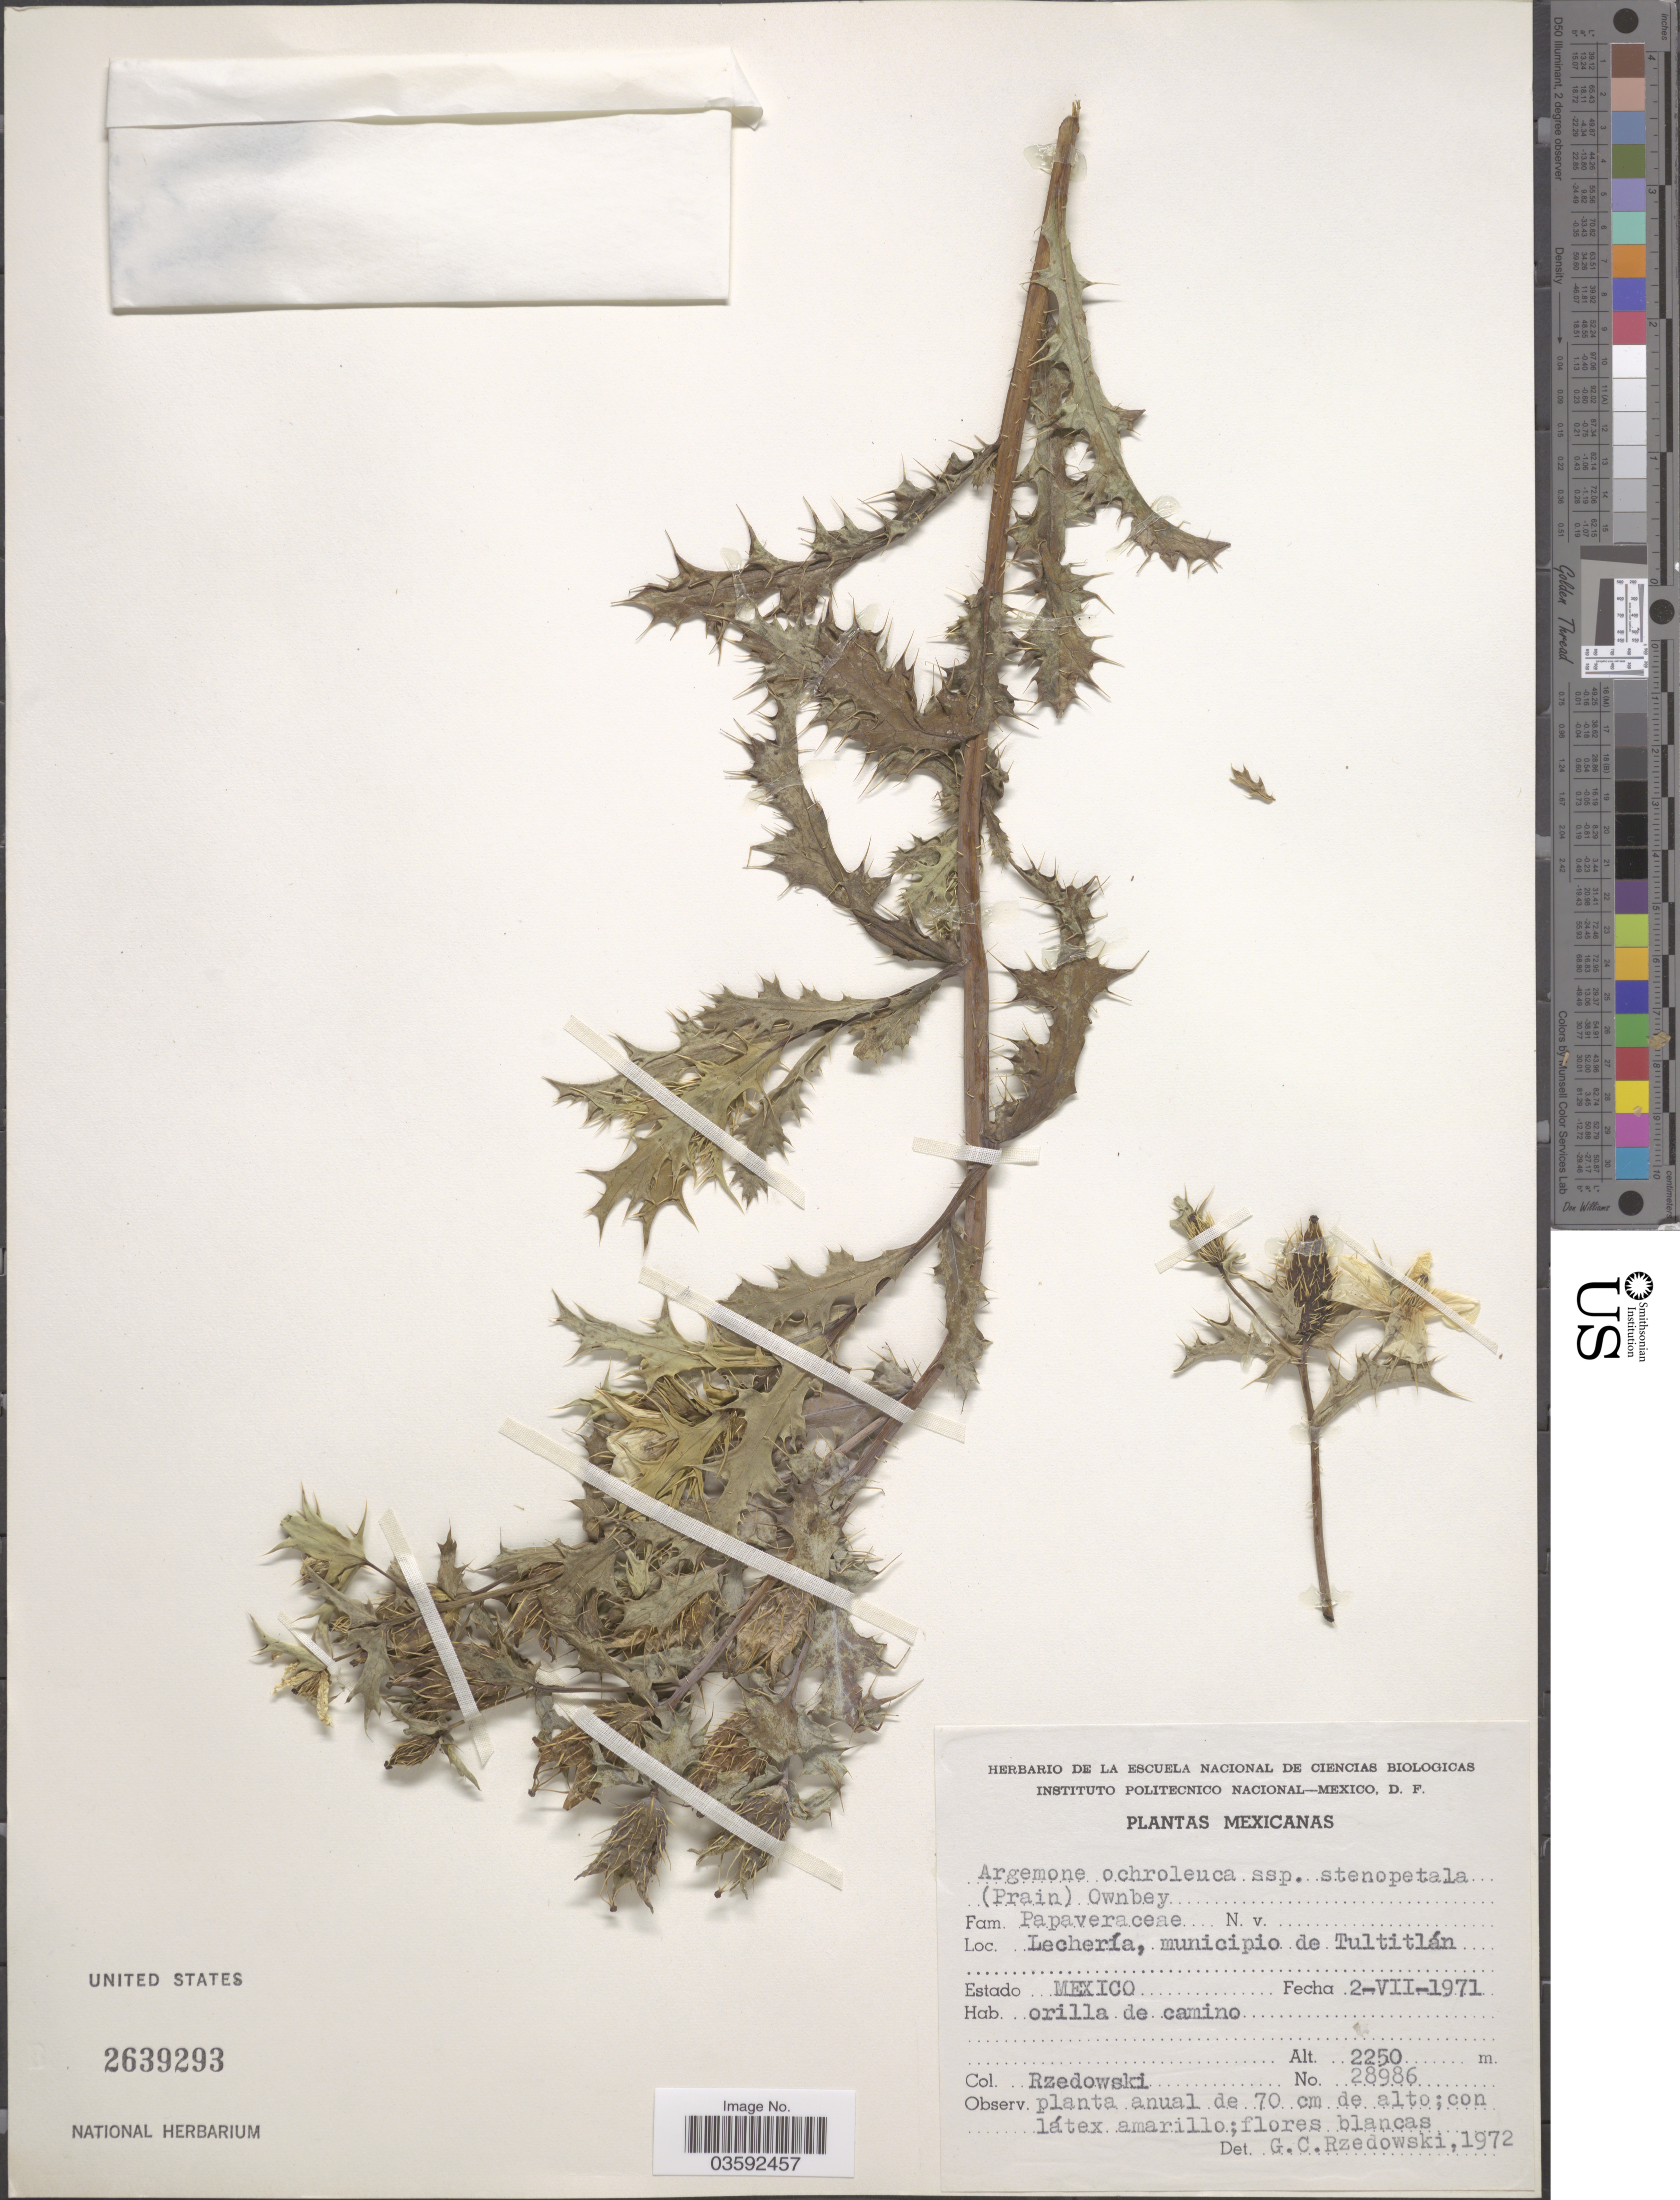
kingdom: Plantae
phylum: Tracheophyta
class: Magnoliopsida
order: Ranunculales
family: Papaveraceae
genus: Argemone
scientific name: Argemone ochroleuca subsp. stenopetala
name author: (Prain) G.B. Ownbey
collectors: Rzedowski, --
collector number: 28986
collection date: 1971-07-02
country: Mexico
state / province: México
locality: Lechería, municipio de Tultitlán.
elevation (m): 2250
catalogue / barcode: US 2639293